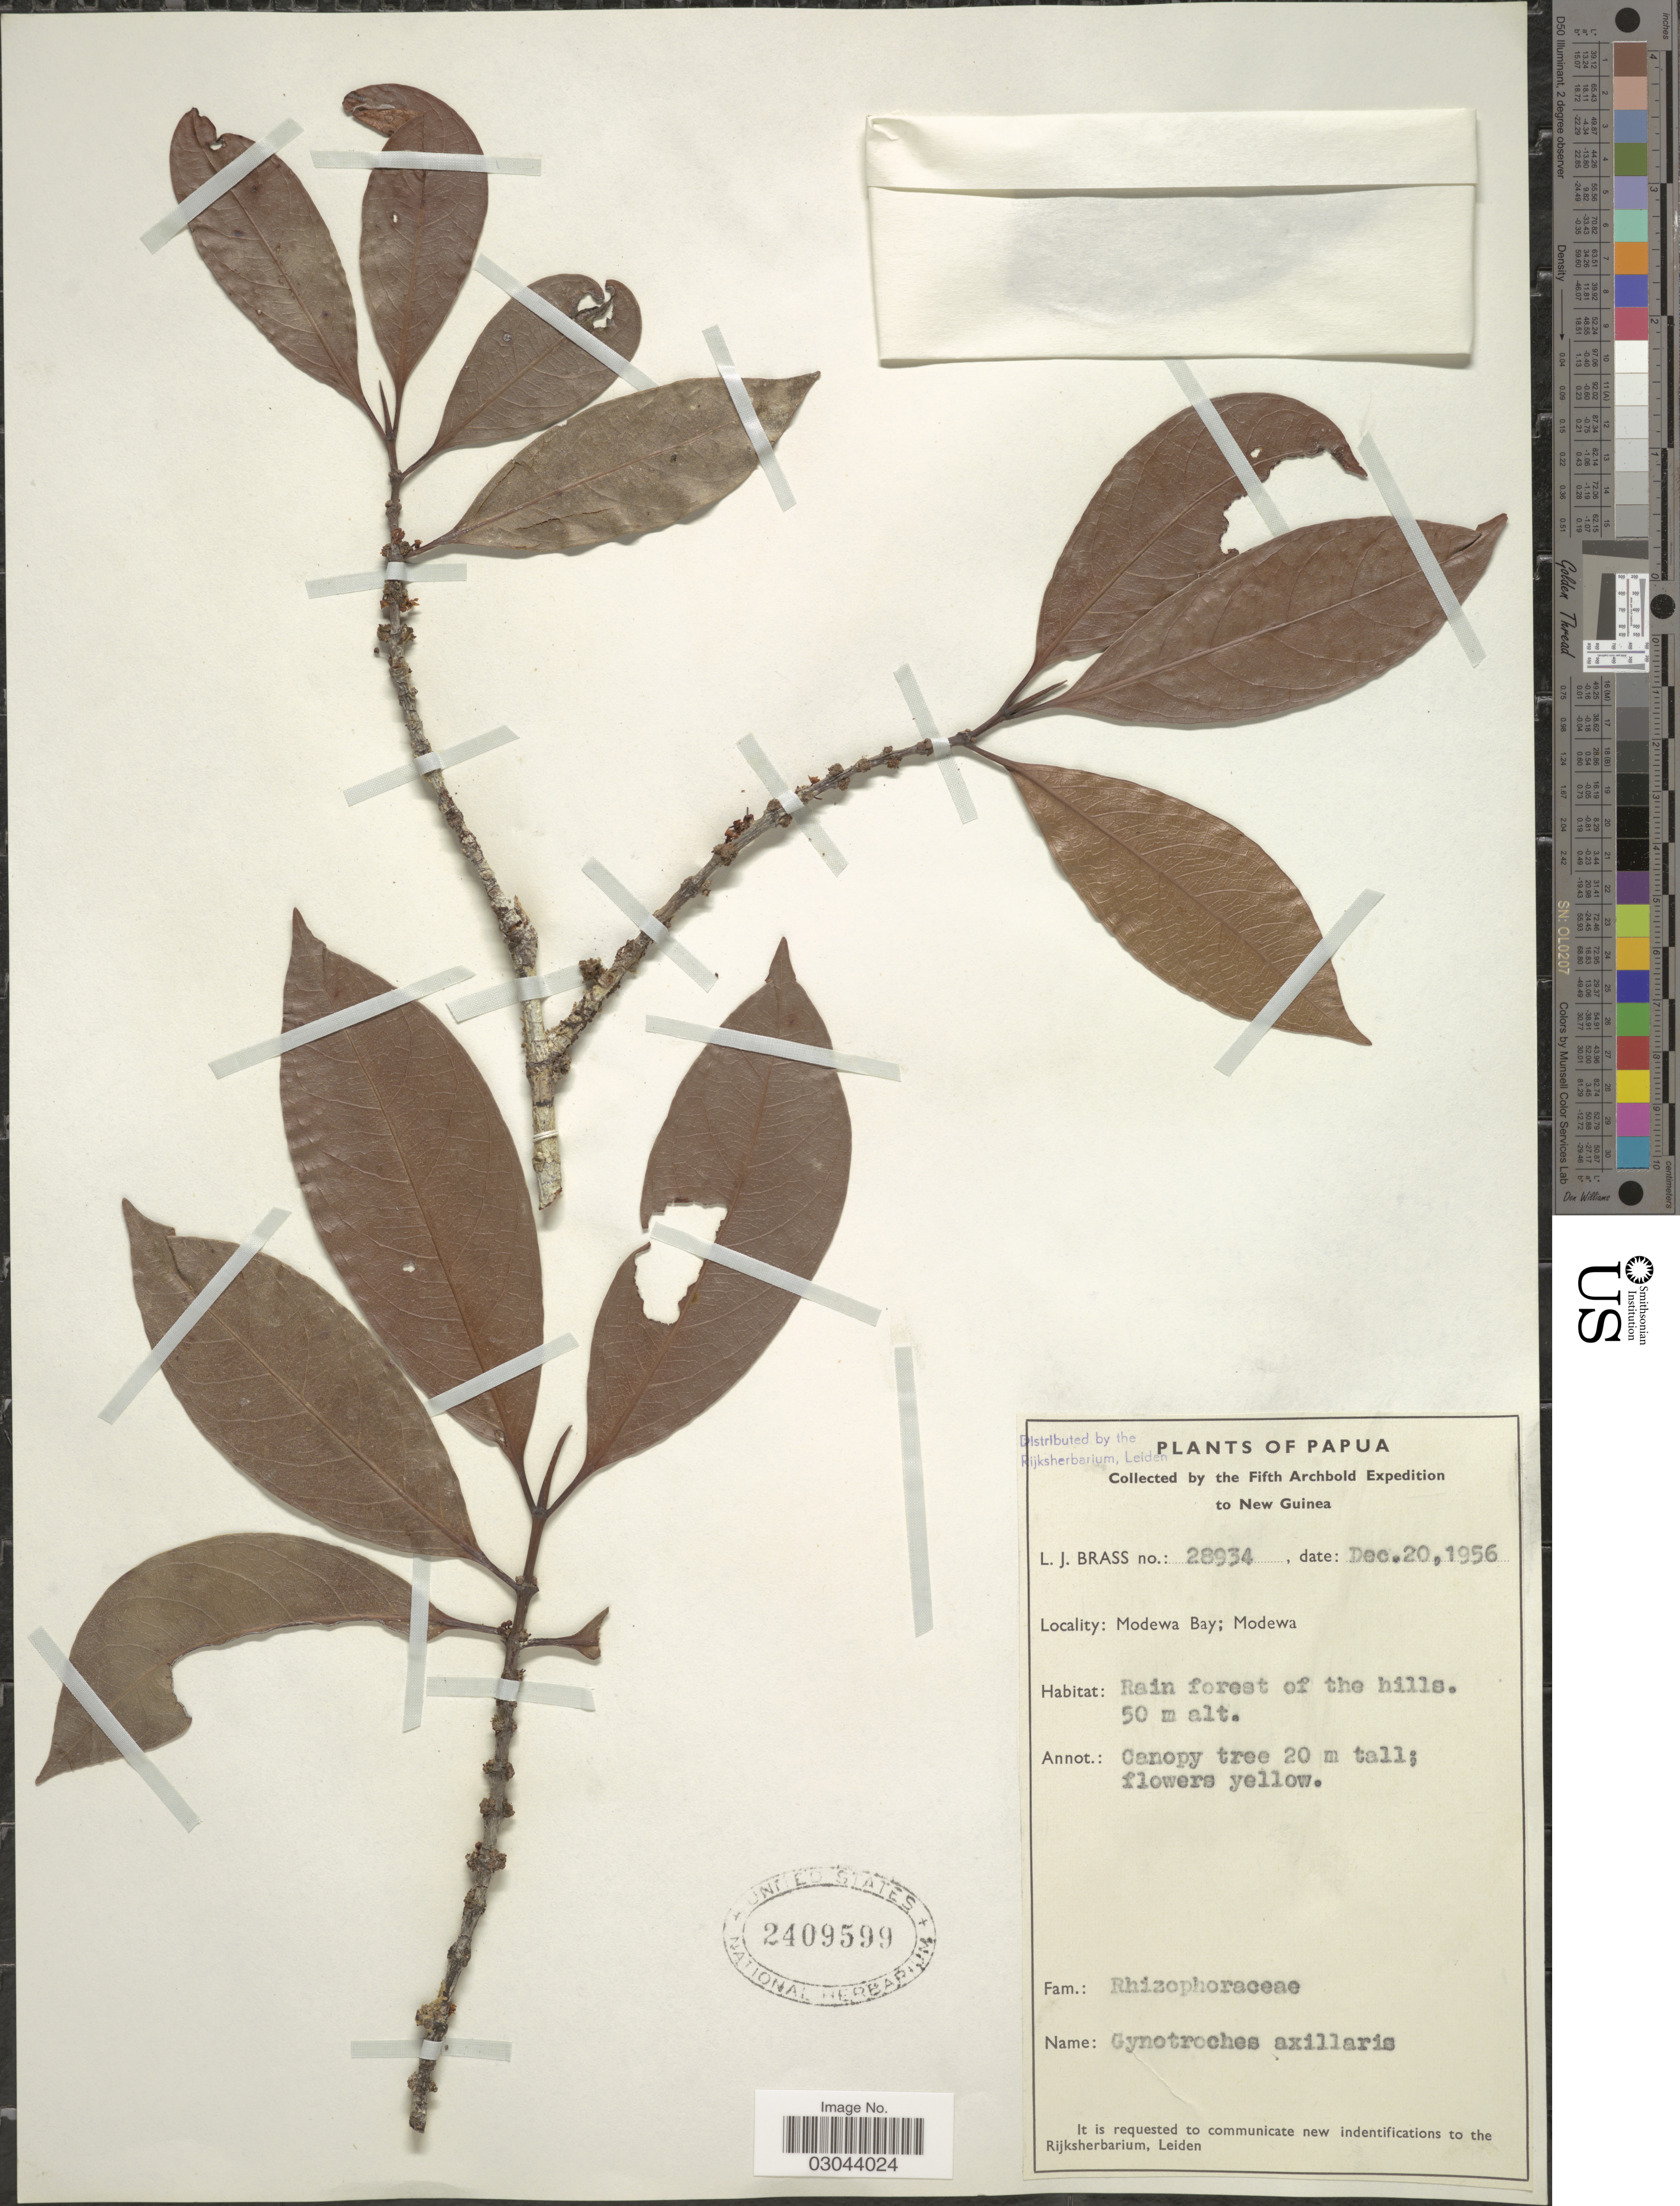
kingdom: Plantae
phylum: Tracheophyta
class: Magnoliopsida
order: Malpighiales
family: Rhizophoraceae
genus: Gynotroches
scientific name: Gynotroches axillaris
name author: Blume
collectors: L. J. Brass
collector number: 28934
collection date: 1956-12-20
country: Papua New Guinea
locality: Papua. New Guinea. Modewa Bay; Modewa.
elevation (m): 50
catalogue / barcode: US 2409599